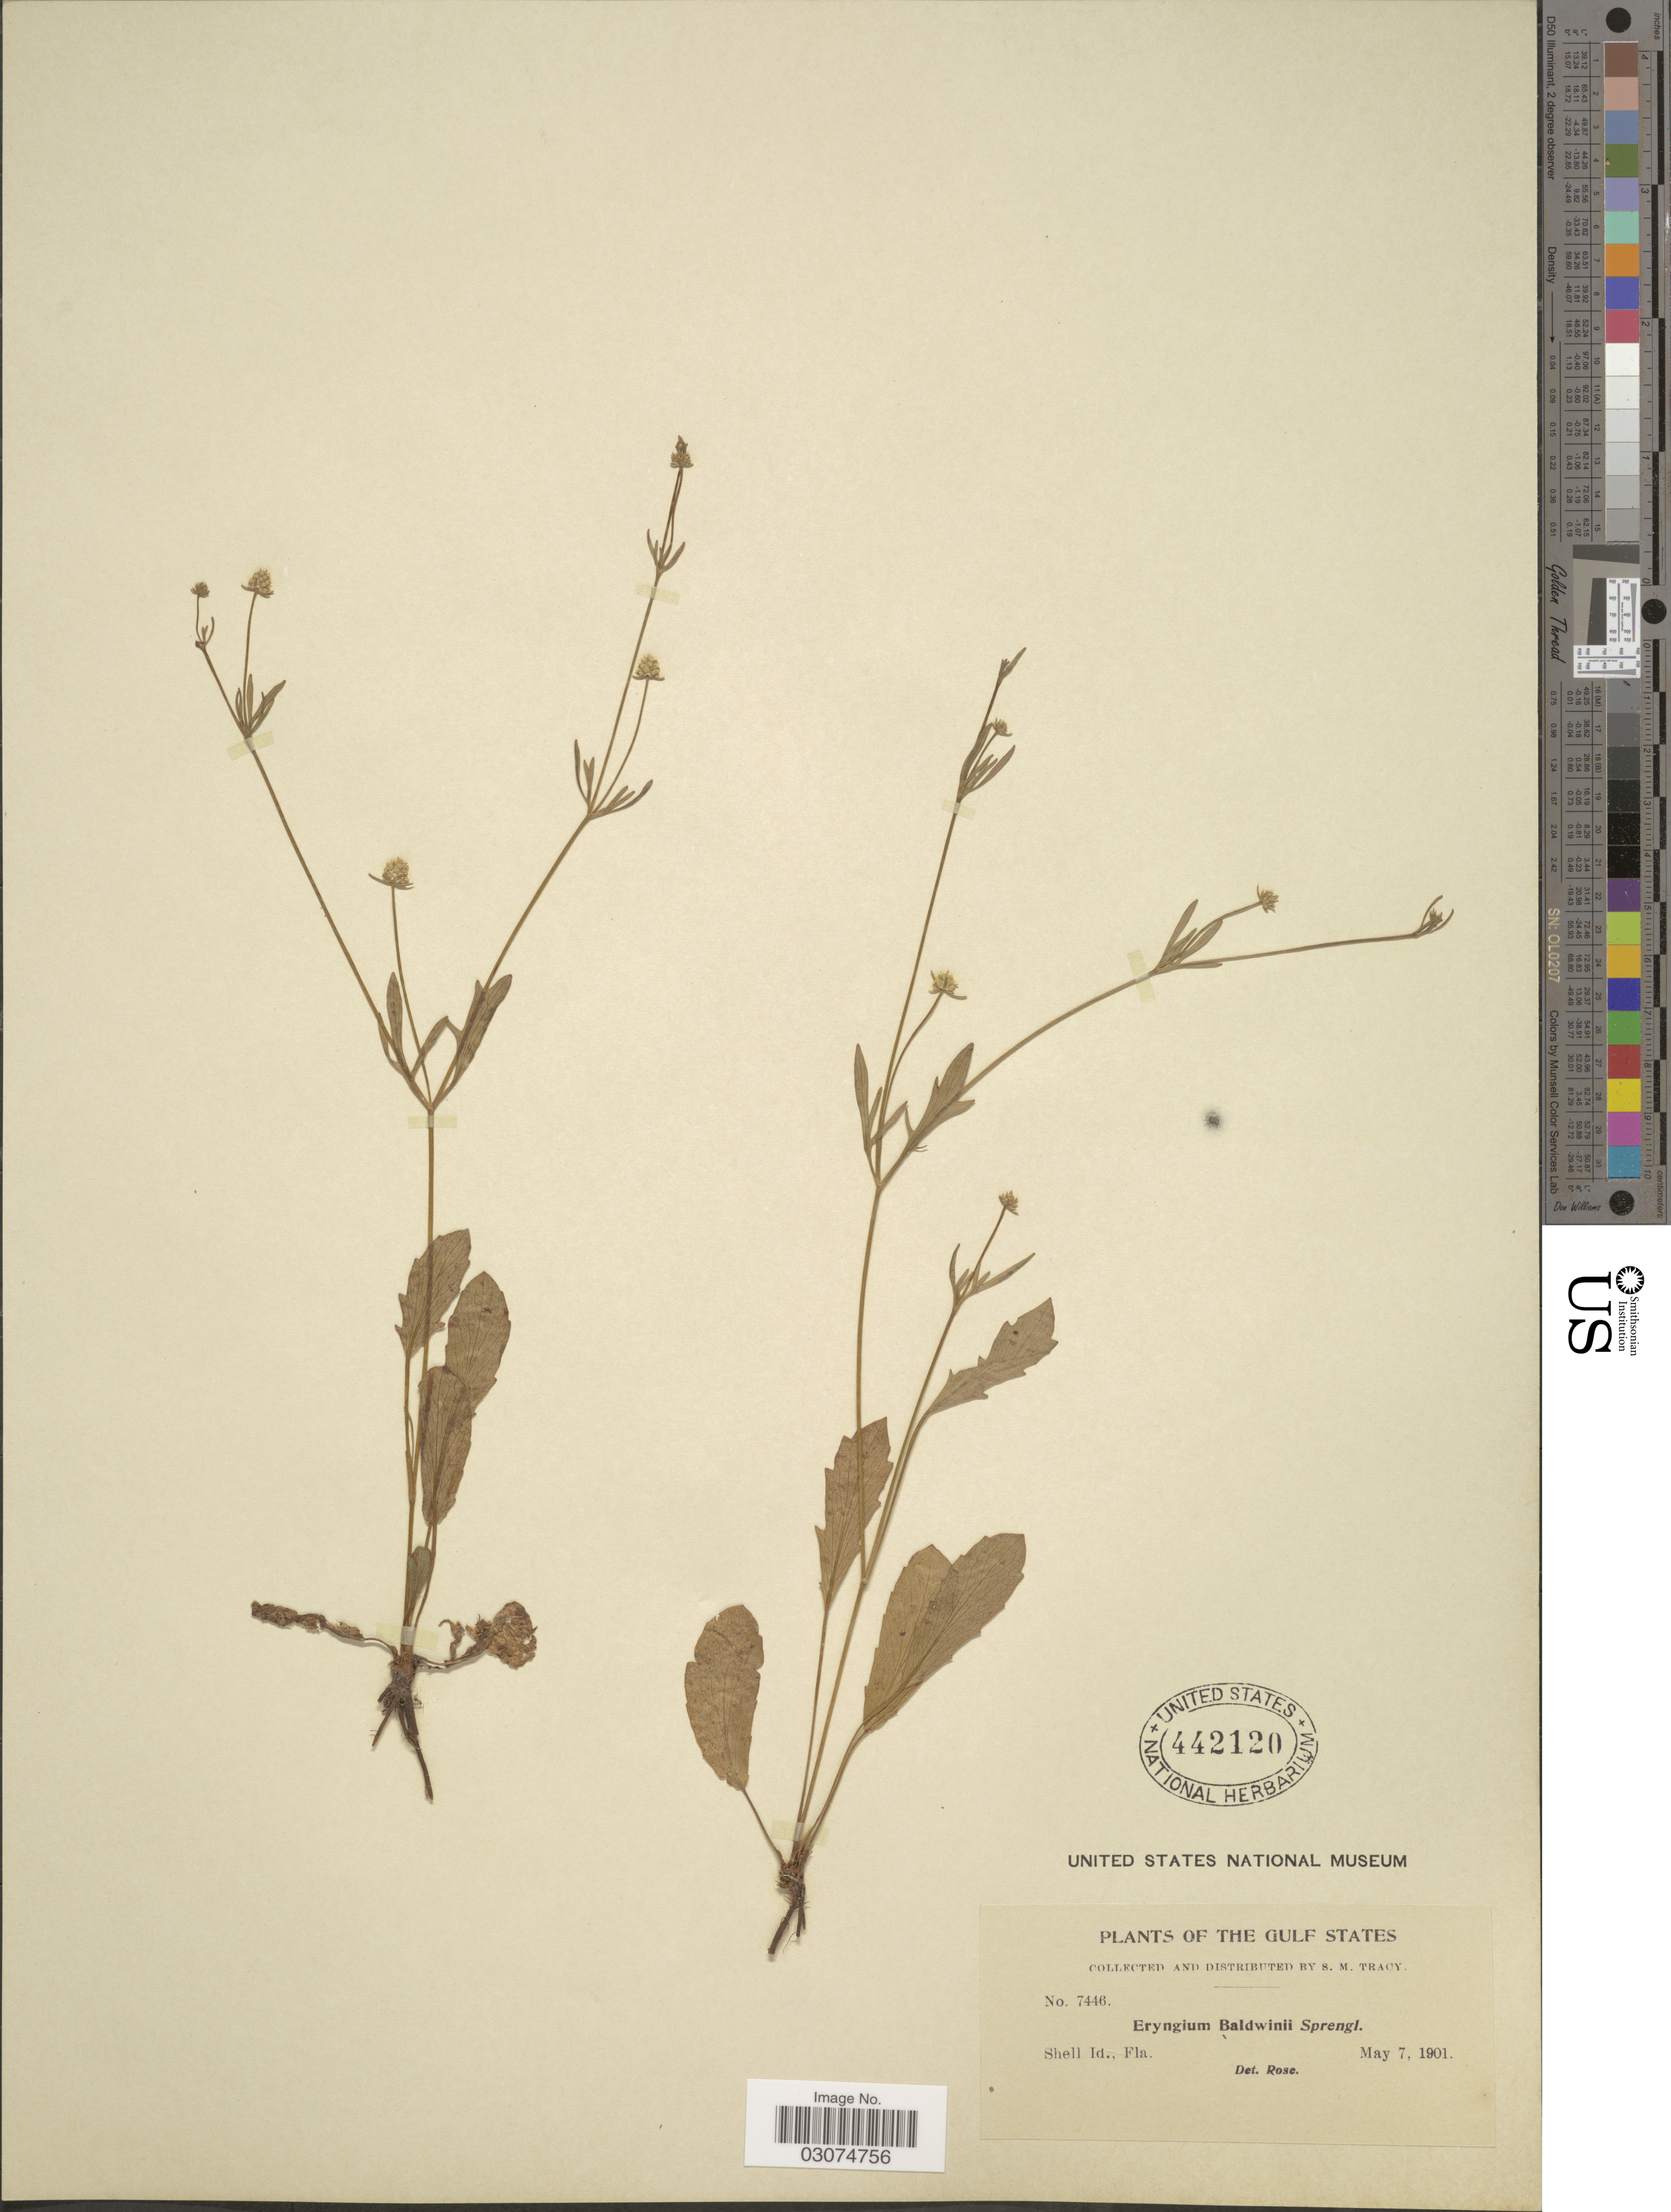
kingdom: Plantae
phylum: Tracheophyta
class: Magnoliopsida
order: Apiales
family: Apiaceae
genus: Eryngium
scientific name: Eryngium baldwinii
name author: Spreng.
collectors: S. M. Tracy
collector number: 7446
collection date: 1901-05-07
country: United States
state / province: Florida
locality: The Gulf States. Shell Id., Fla.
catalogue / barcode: US 442120